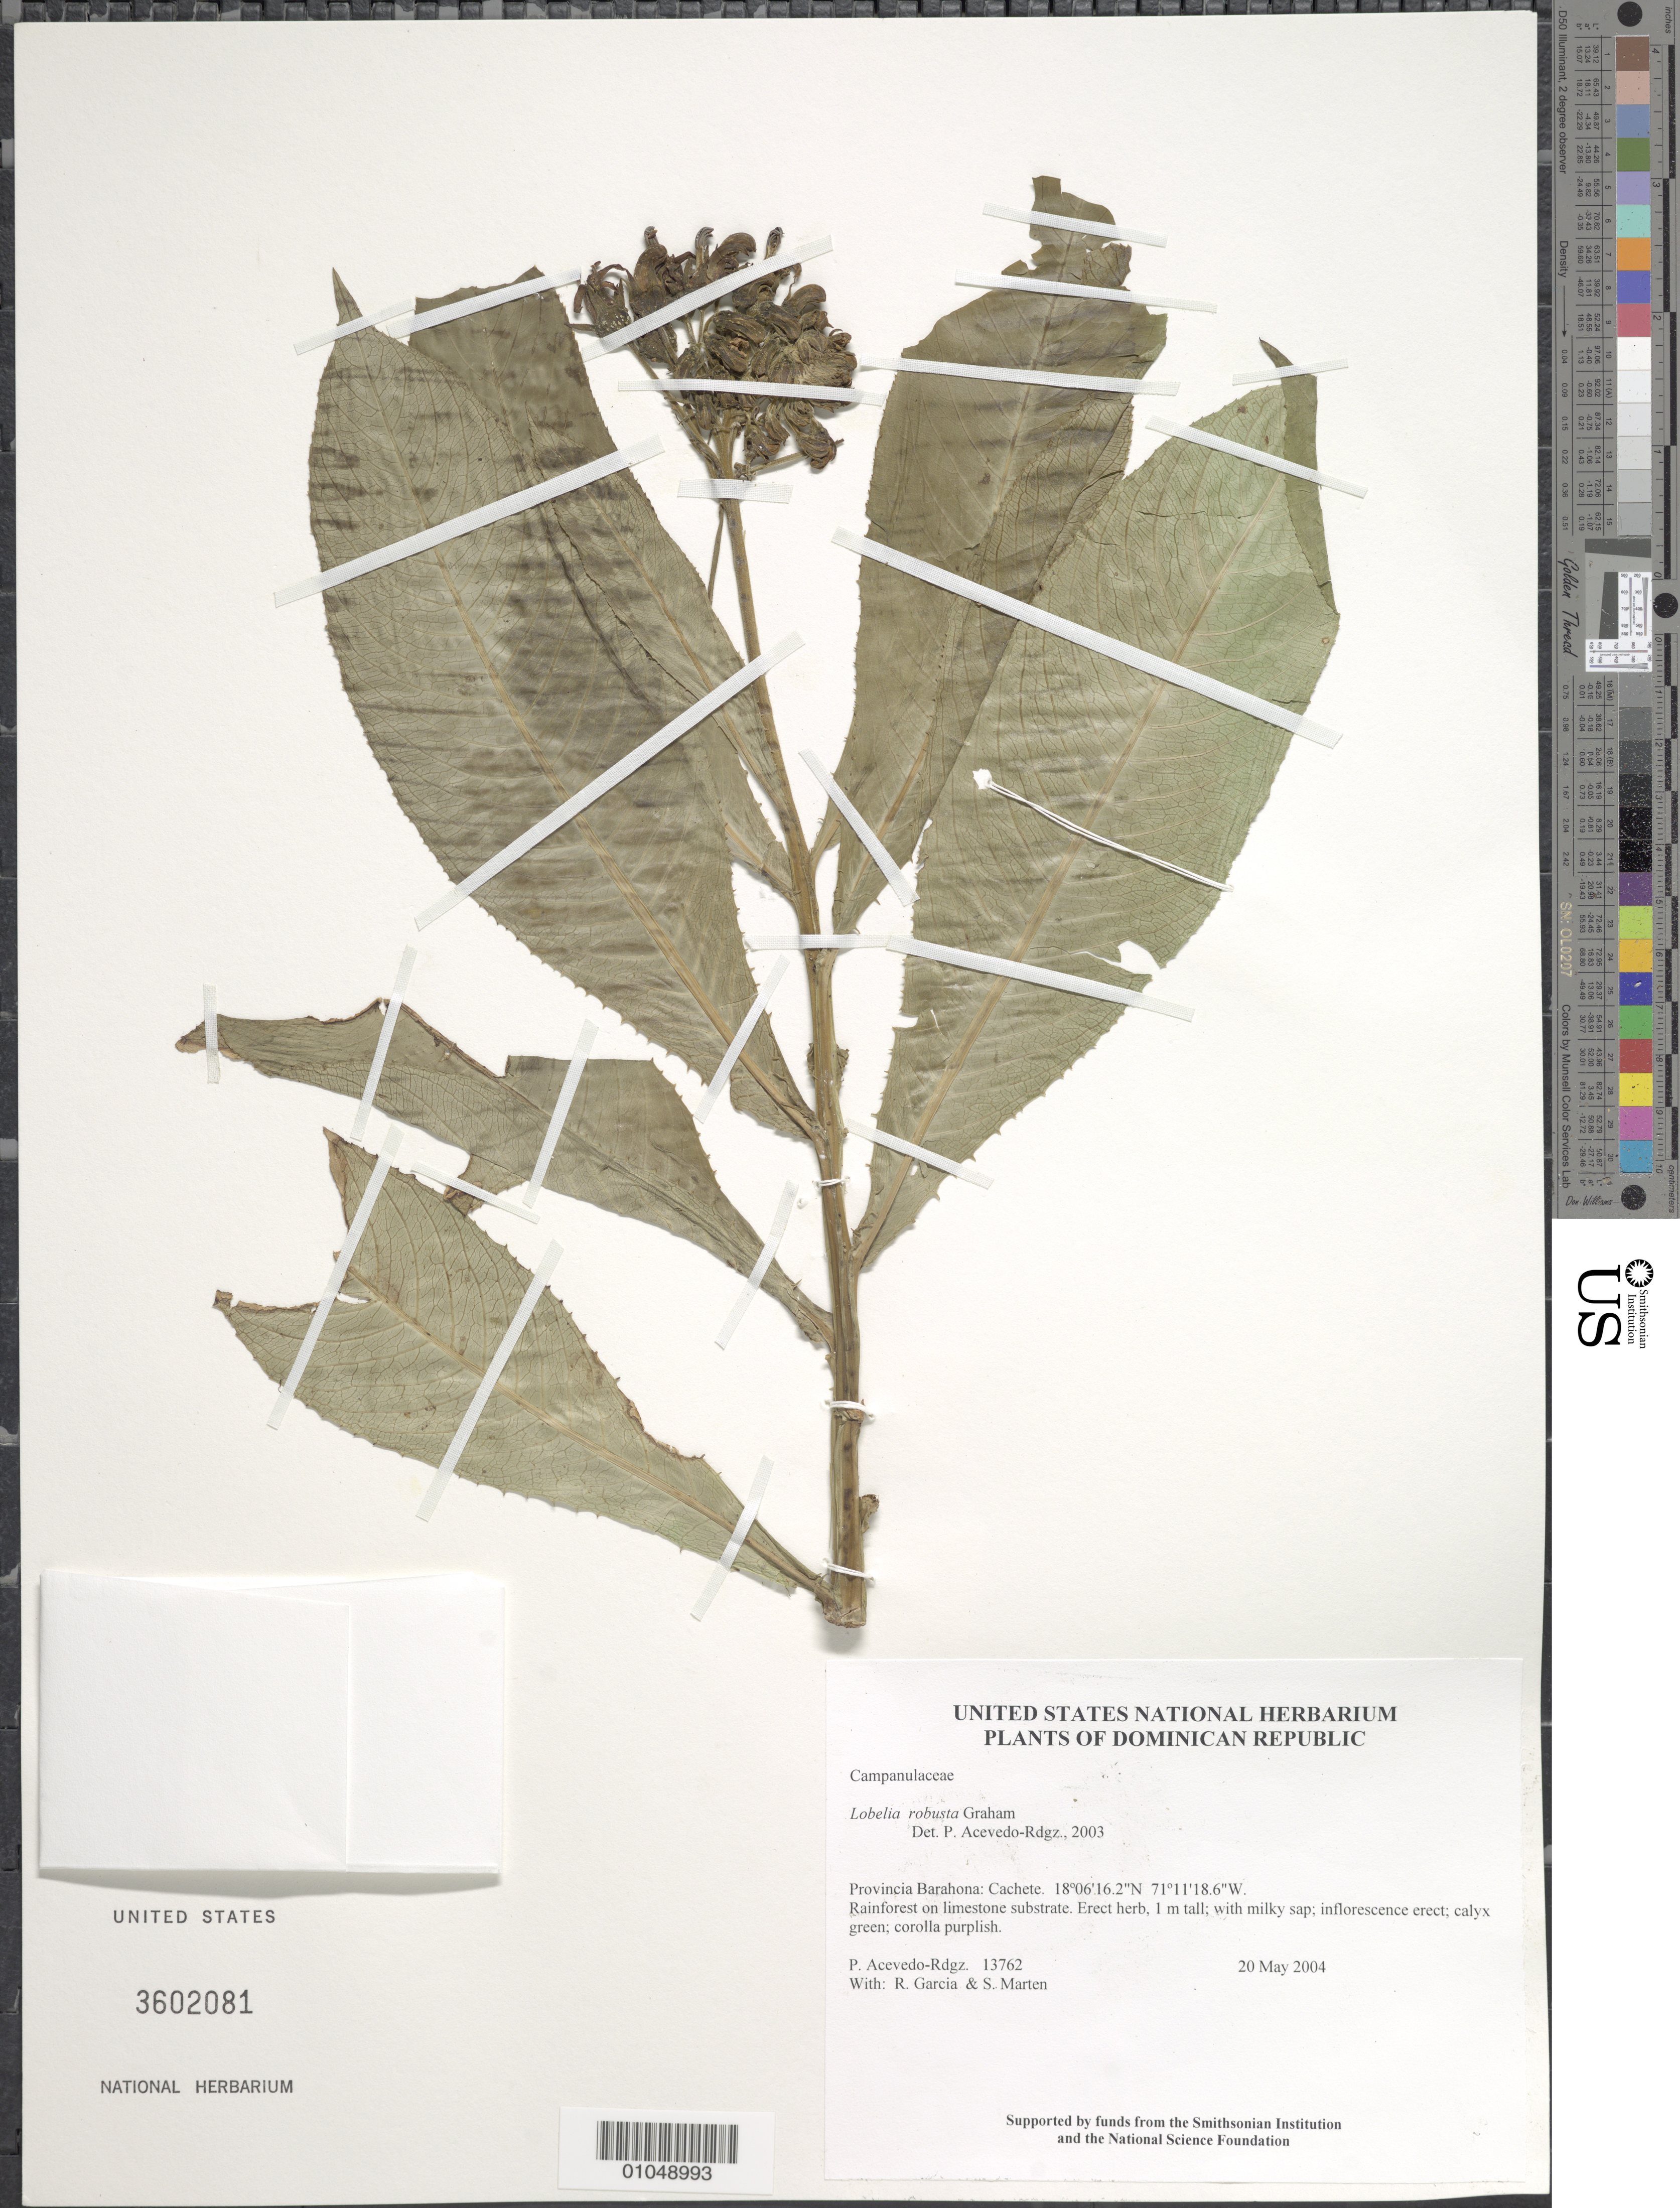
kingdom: Plantae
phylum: Tracheophyta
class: Magnoliopsida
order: Asterales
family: Campanulaceae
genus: Lobelia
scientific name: Lobelia robusta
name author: Graham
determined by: Acevedo-Rodríguez, P., (BOT), Smithsonian Institution - National Museum of Natural History (UNITED STATES)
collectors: P. Acevedo-Rodr., R. G. García & S. Marten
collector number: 13762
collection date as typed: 20 May 2004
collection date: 2004-05-20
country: Dominican Republic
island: Hispaniola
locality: Provincia Barahona: Cachete.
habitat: Rainforest on limestone substrate.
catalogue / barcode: US 3602081